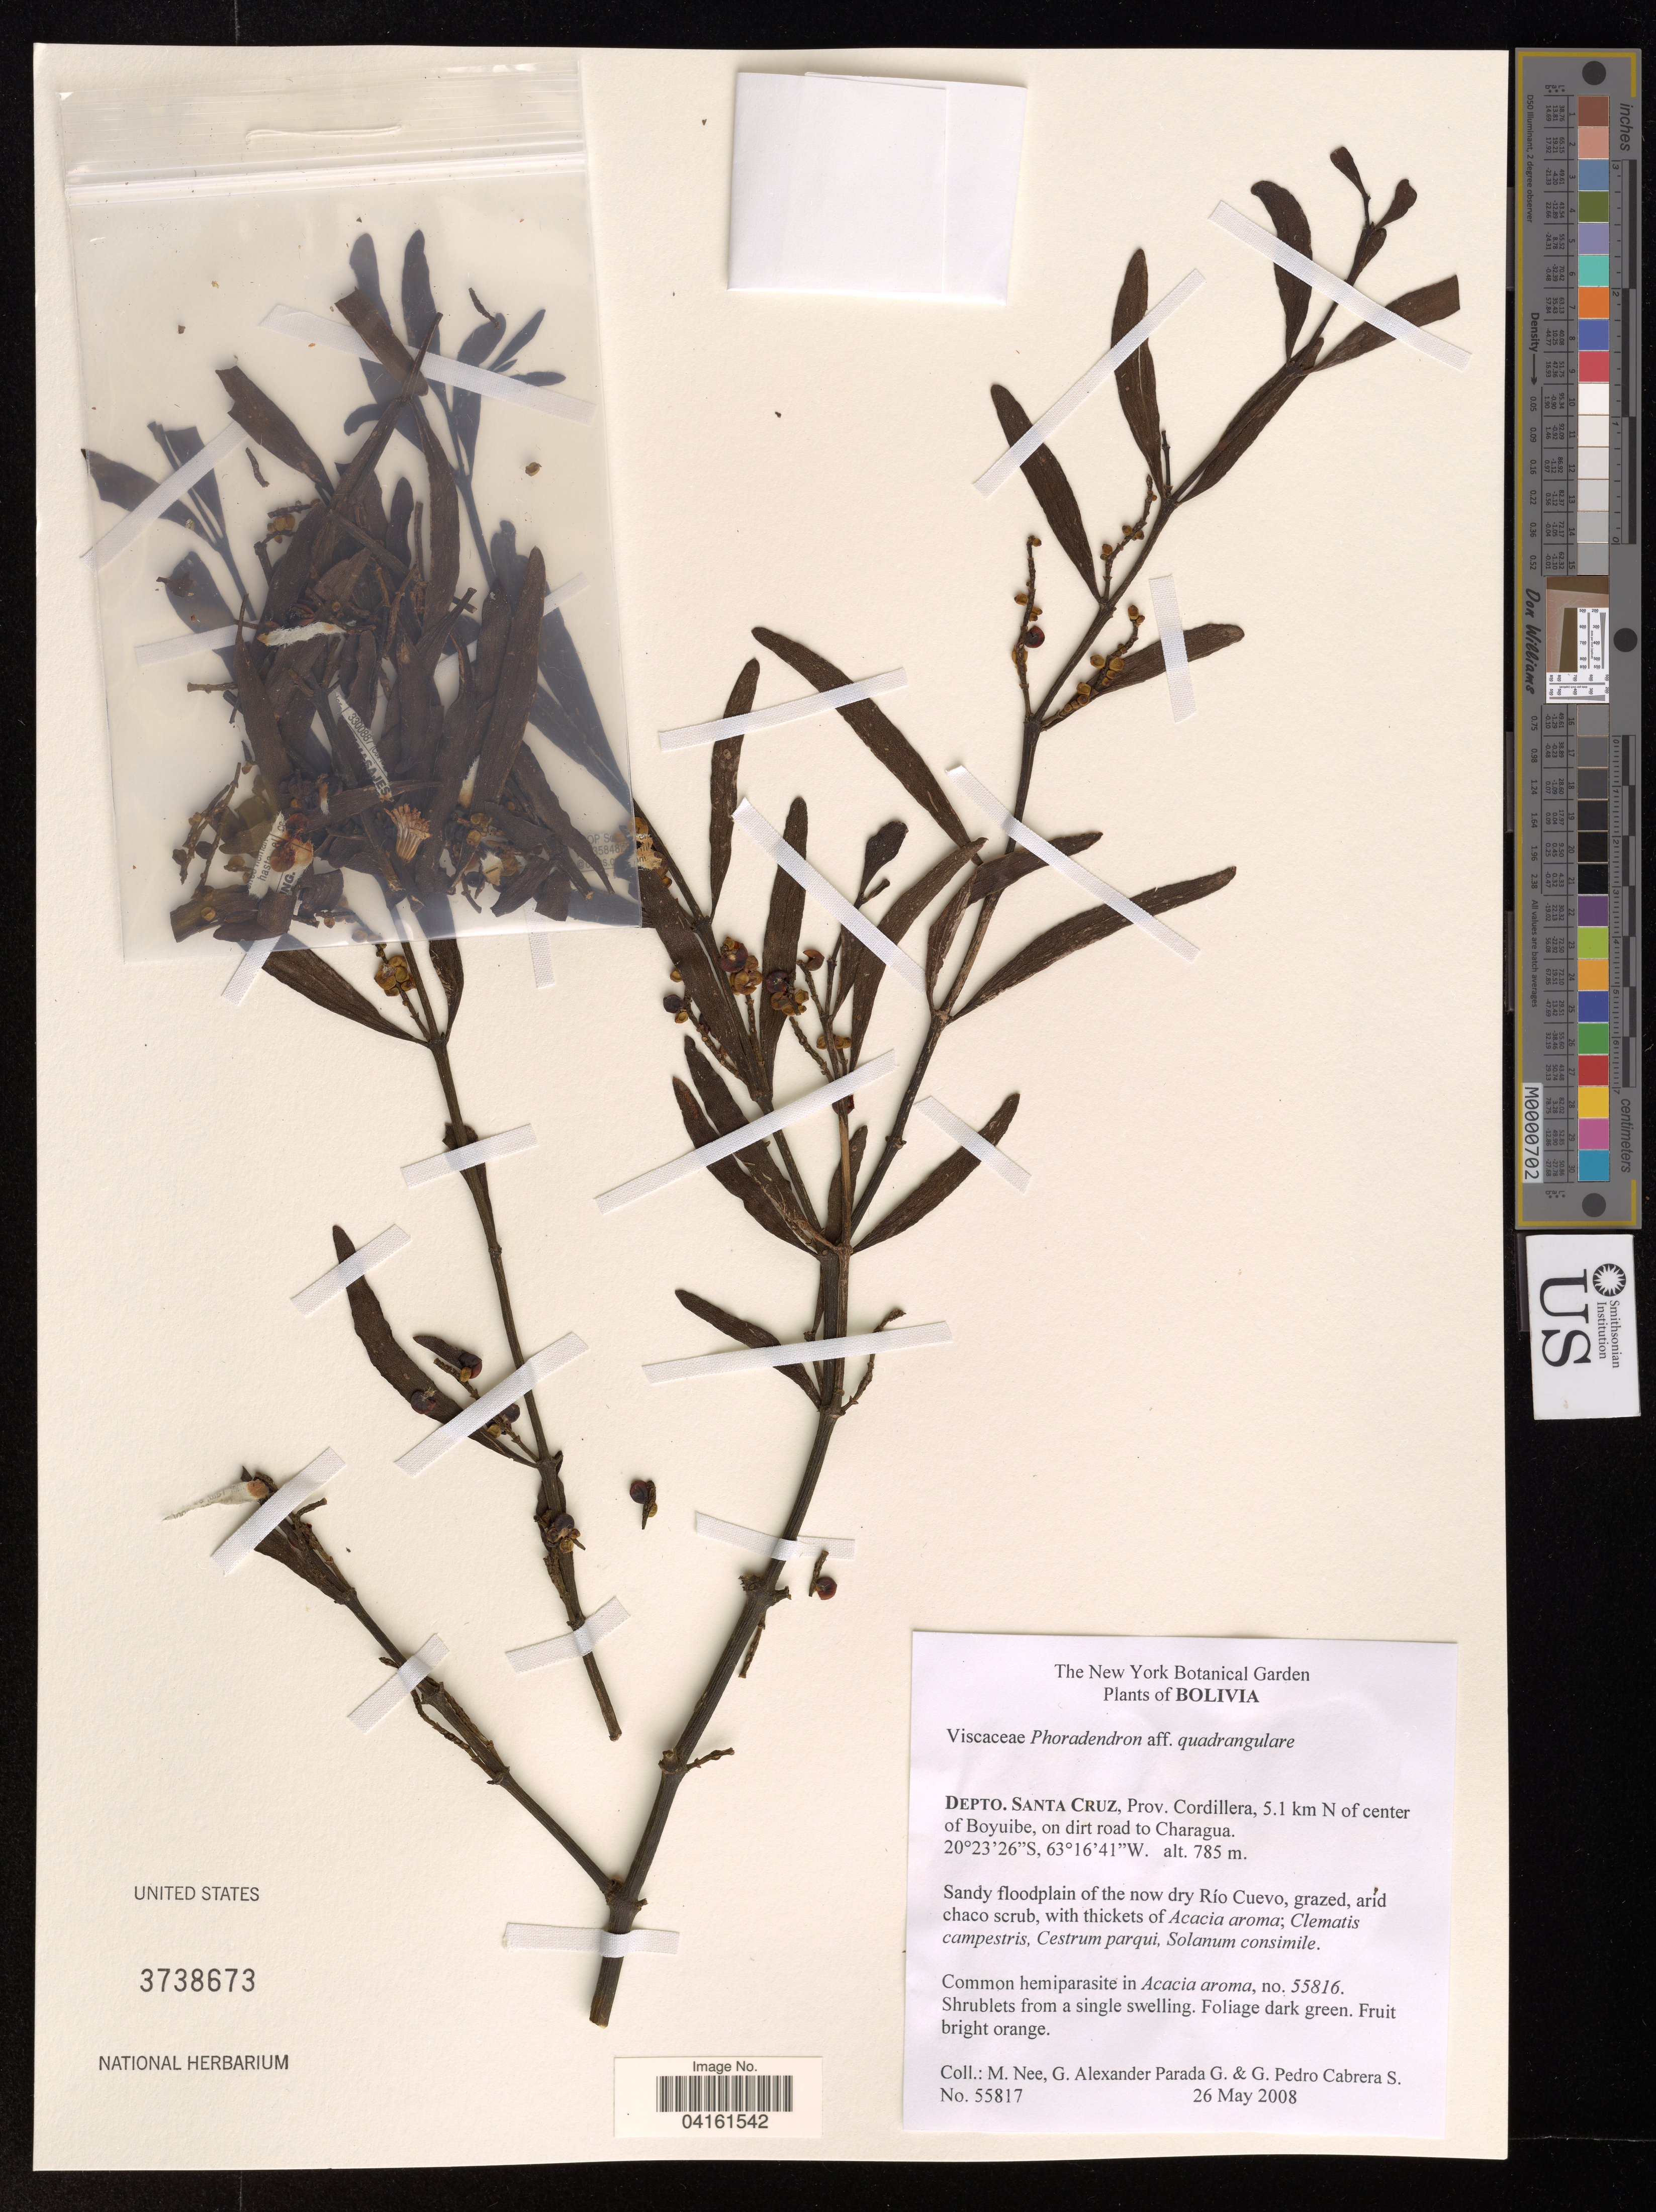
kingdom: Plantae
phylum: Tracheophyta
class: Magnoliopsida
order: Santalales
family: Viscaceae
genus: Phoradendron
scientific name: Phoradendron quadrangulare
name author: (Kunth) Griseb.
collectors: M. Nee & G. Cabrera S.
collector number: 55817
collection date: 2008-05-26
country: Bolivia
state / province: Santa Cruz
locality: Prov. Cordillera, 5.1 km N of center of Boyuibe, on dirt road to Charagua. Sandy floodplain of the now dry Río Cuevo.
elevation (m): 785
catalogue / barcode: US 3738673